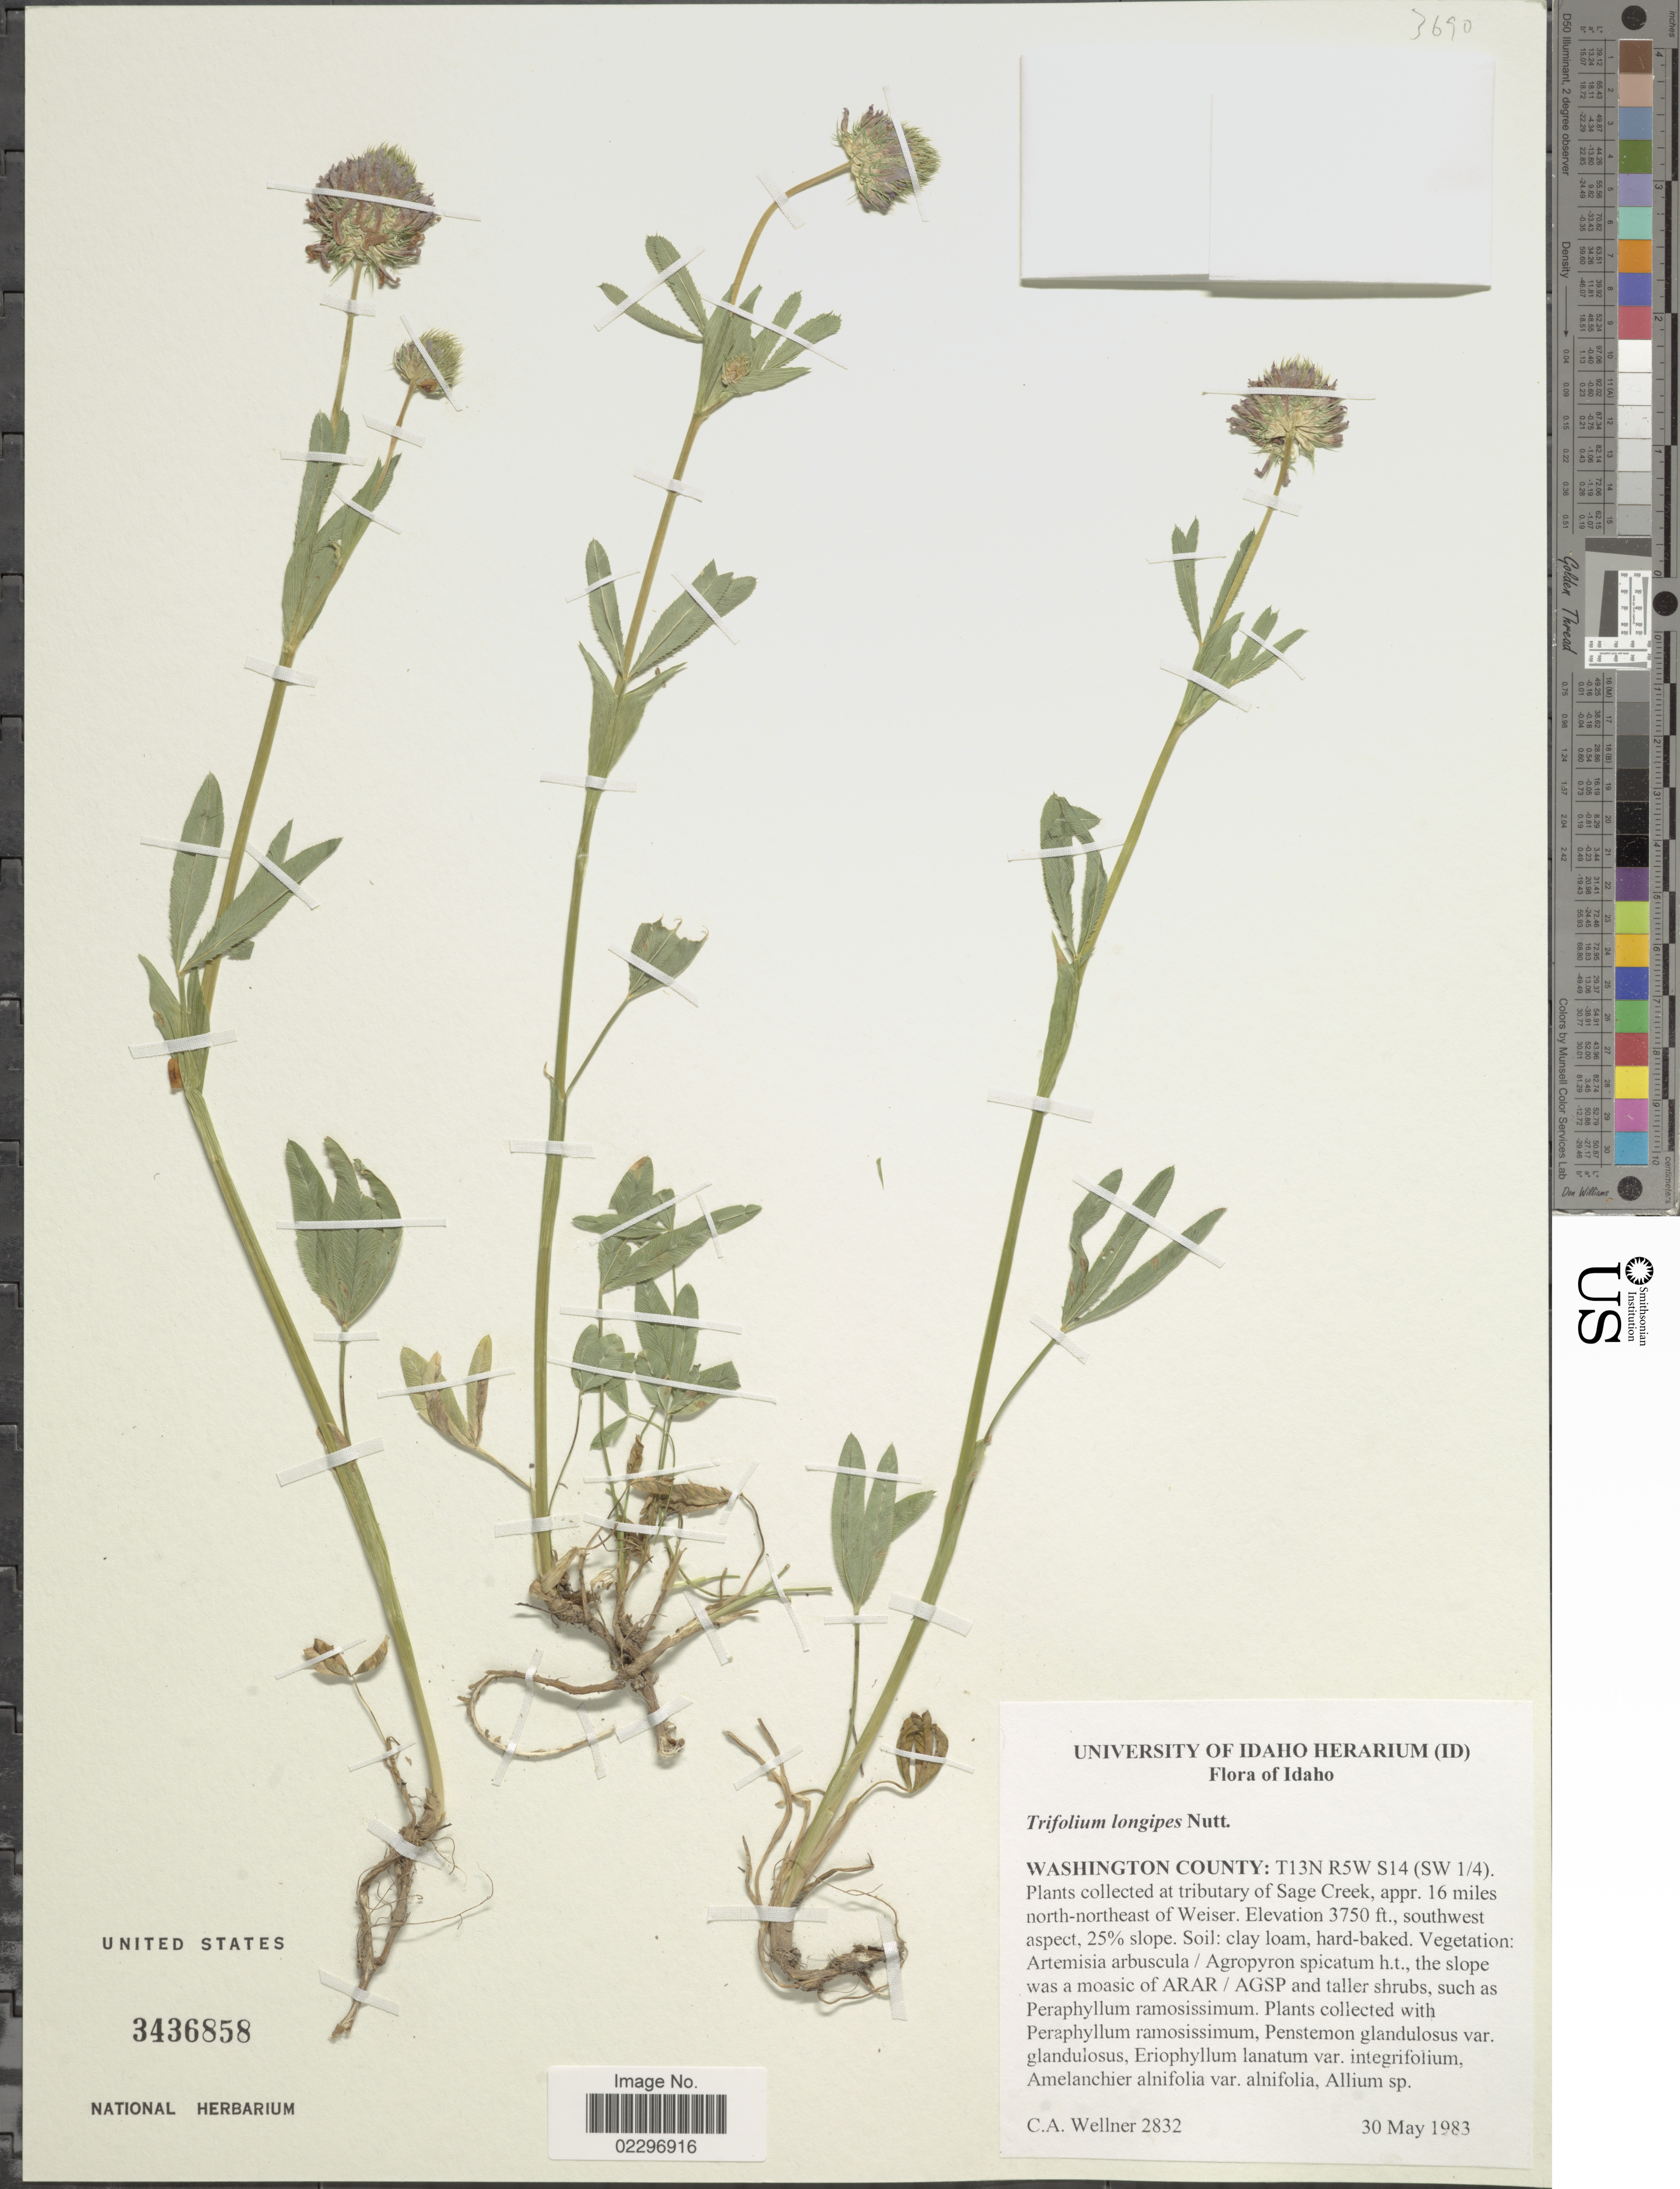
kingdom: Plantae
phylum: Tracheophyta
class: Magnoliopsida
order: Fabales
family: Fabaceae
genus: Trifolium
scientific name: Trifolium longipes subsp. hansenii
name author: (Greene) J.M. Gillett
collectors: C. Wellner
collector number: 2832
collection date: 1983-05-30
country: United States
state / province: Idaho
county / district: Washington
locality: T13N R5W S14 (SW1/4). at tributary of Sage Creek, appr. 16 miles NNE of Weiser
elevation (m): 1143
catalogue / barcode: US 3436858